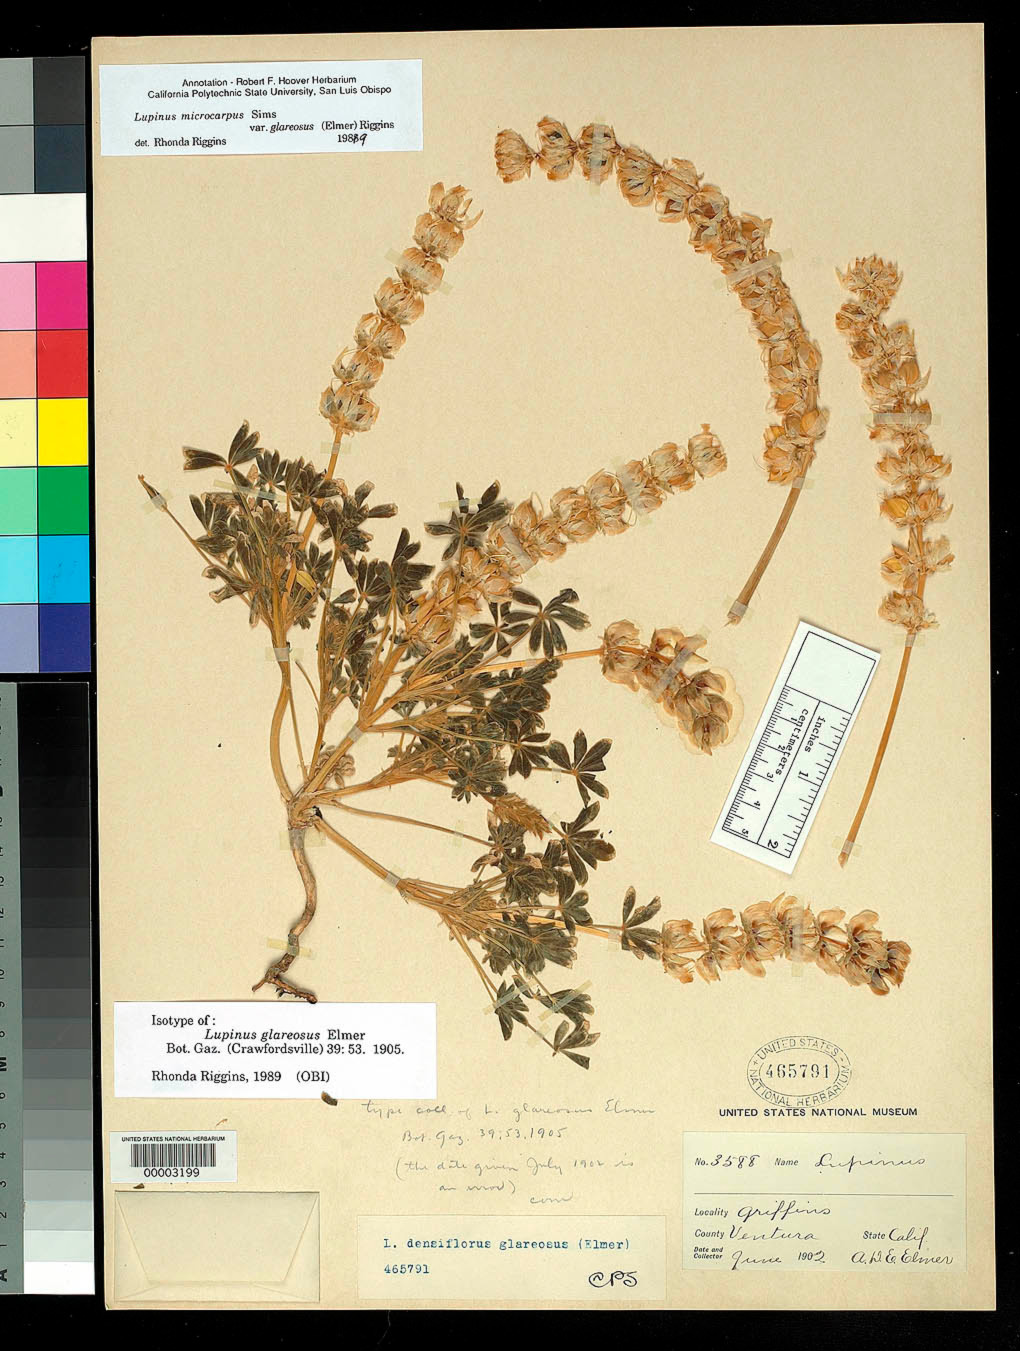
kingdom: Plantae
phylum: Tracheophyta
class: Magnoliopsida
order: Fabales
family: Fabaceae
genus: Lupinus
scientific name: Lupinus glareosus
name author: Elmer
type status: Isotype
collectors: A. D. E. Elmer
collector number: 3588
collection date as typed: Jun 1902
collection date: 1902-06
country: United States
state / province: California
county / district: Ventura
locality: Griffin's Post Office.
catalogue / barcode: US 465791